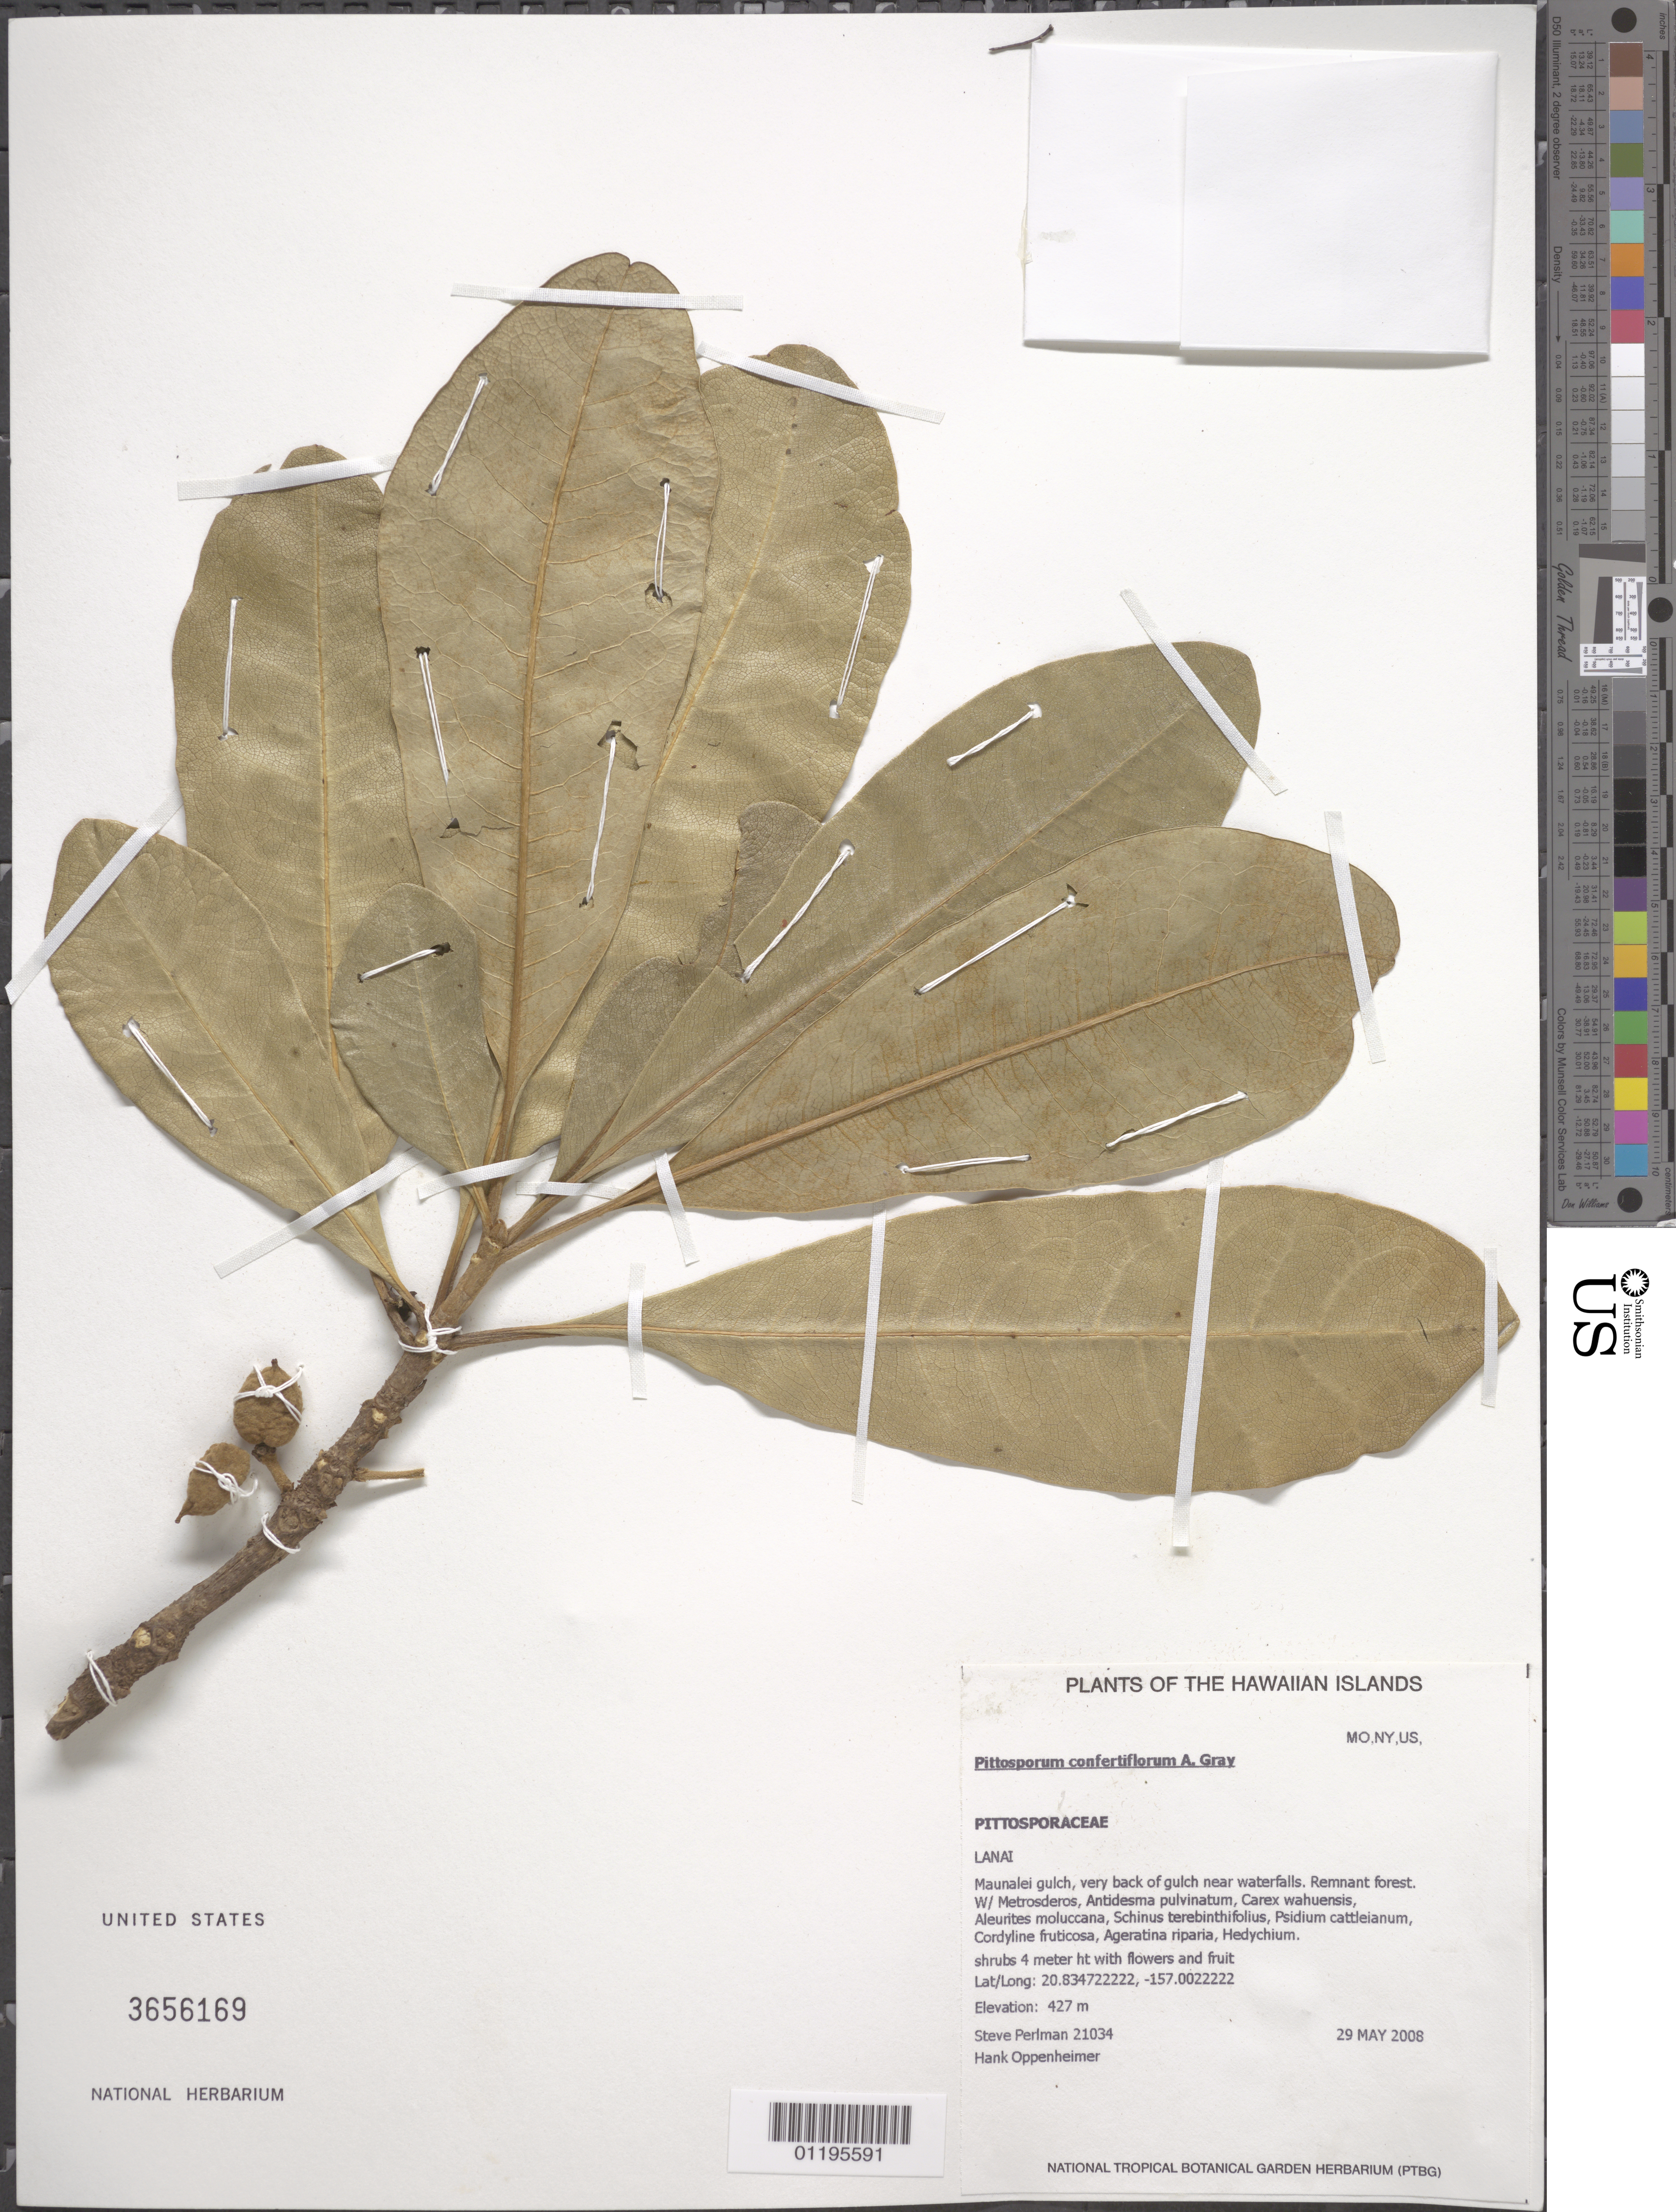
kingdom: Plantae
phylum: Tracheophyta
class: Magnoliopsida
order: Apiales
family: Pittosporaceae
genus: Pittosporum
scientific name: Pittosporum confertiflorum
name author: A. Gray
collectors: S. P. Perlman & H. L. Oppenheimer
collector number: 21034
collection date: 2008-05-29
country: United States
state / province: Hawaii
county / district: Hawaii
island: Hawaii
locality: Maunalei Gulch, very back of gulch near waterfalls.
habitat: Remnant forest.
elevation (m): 427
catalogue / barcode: US 3656169